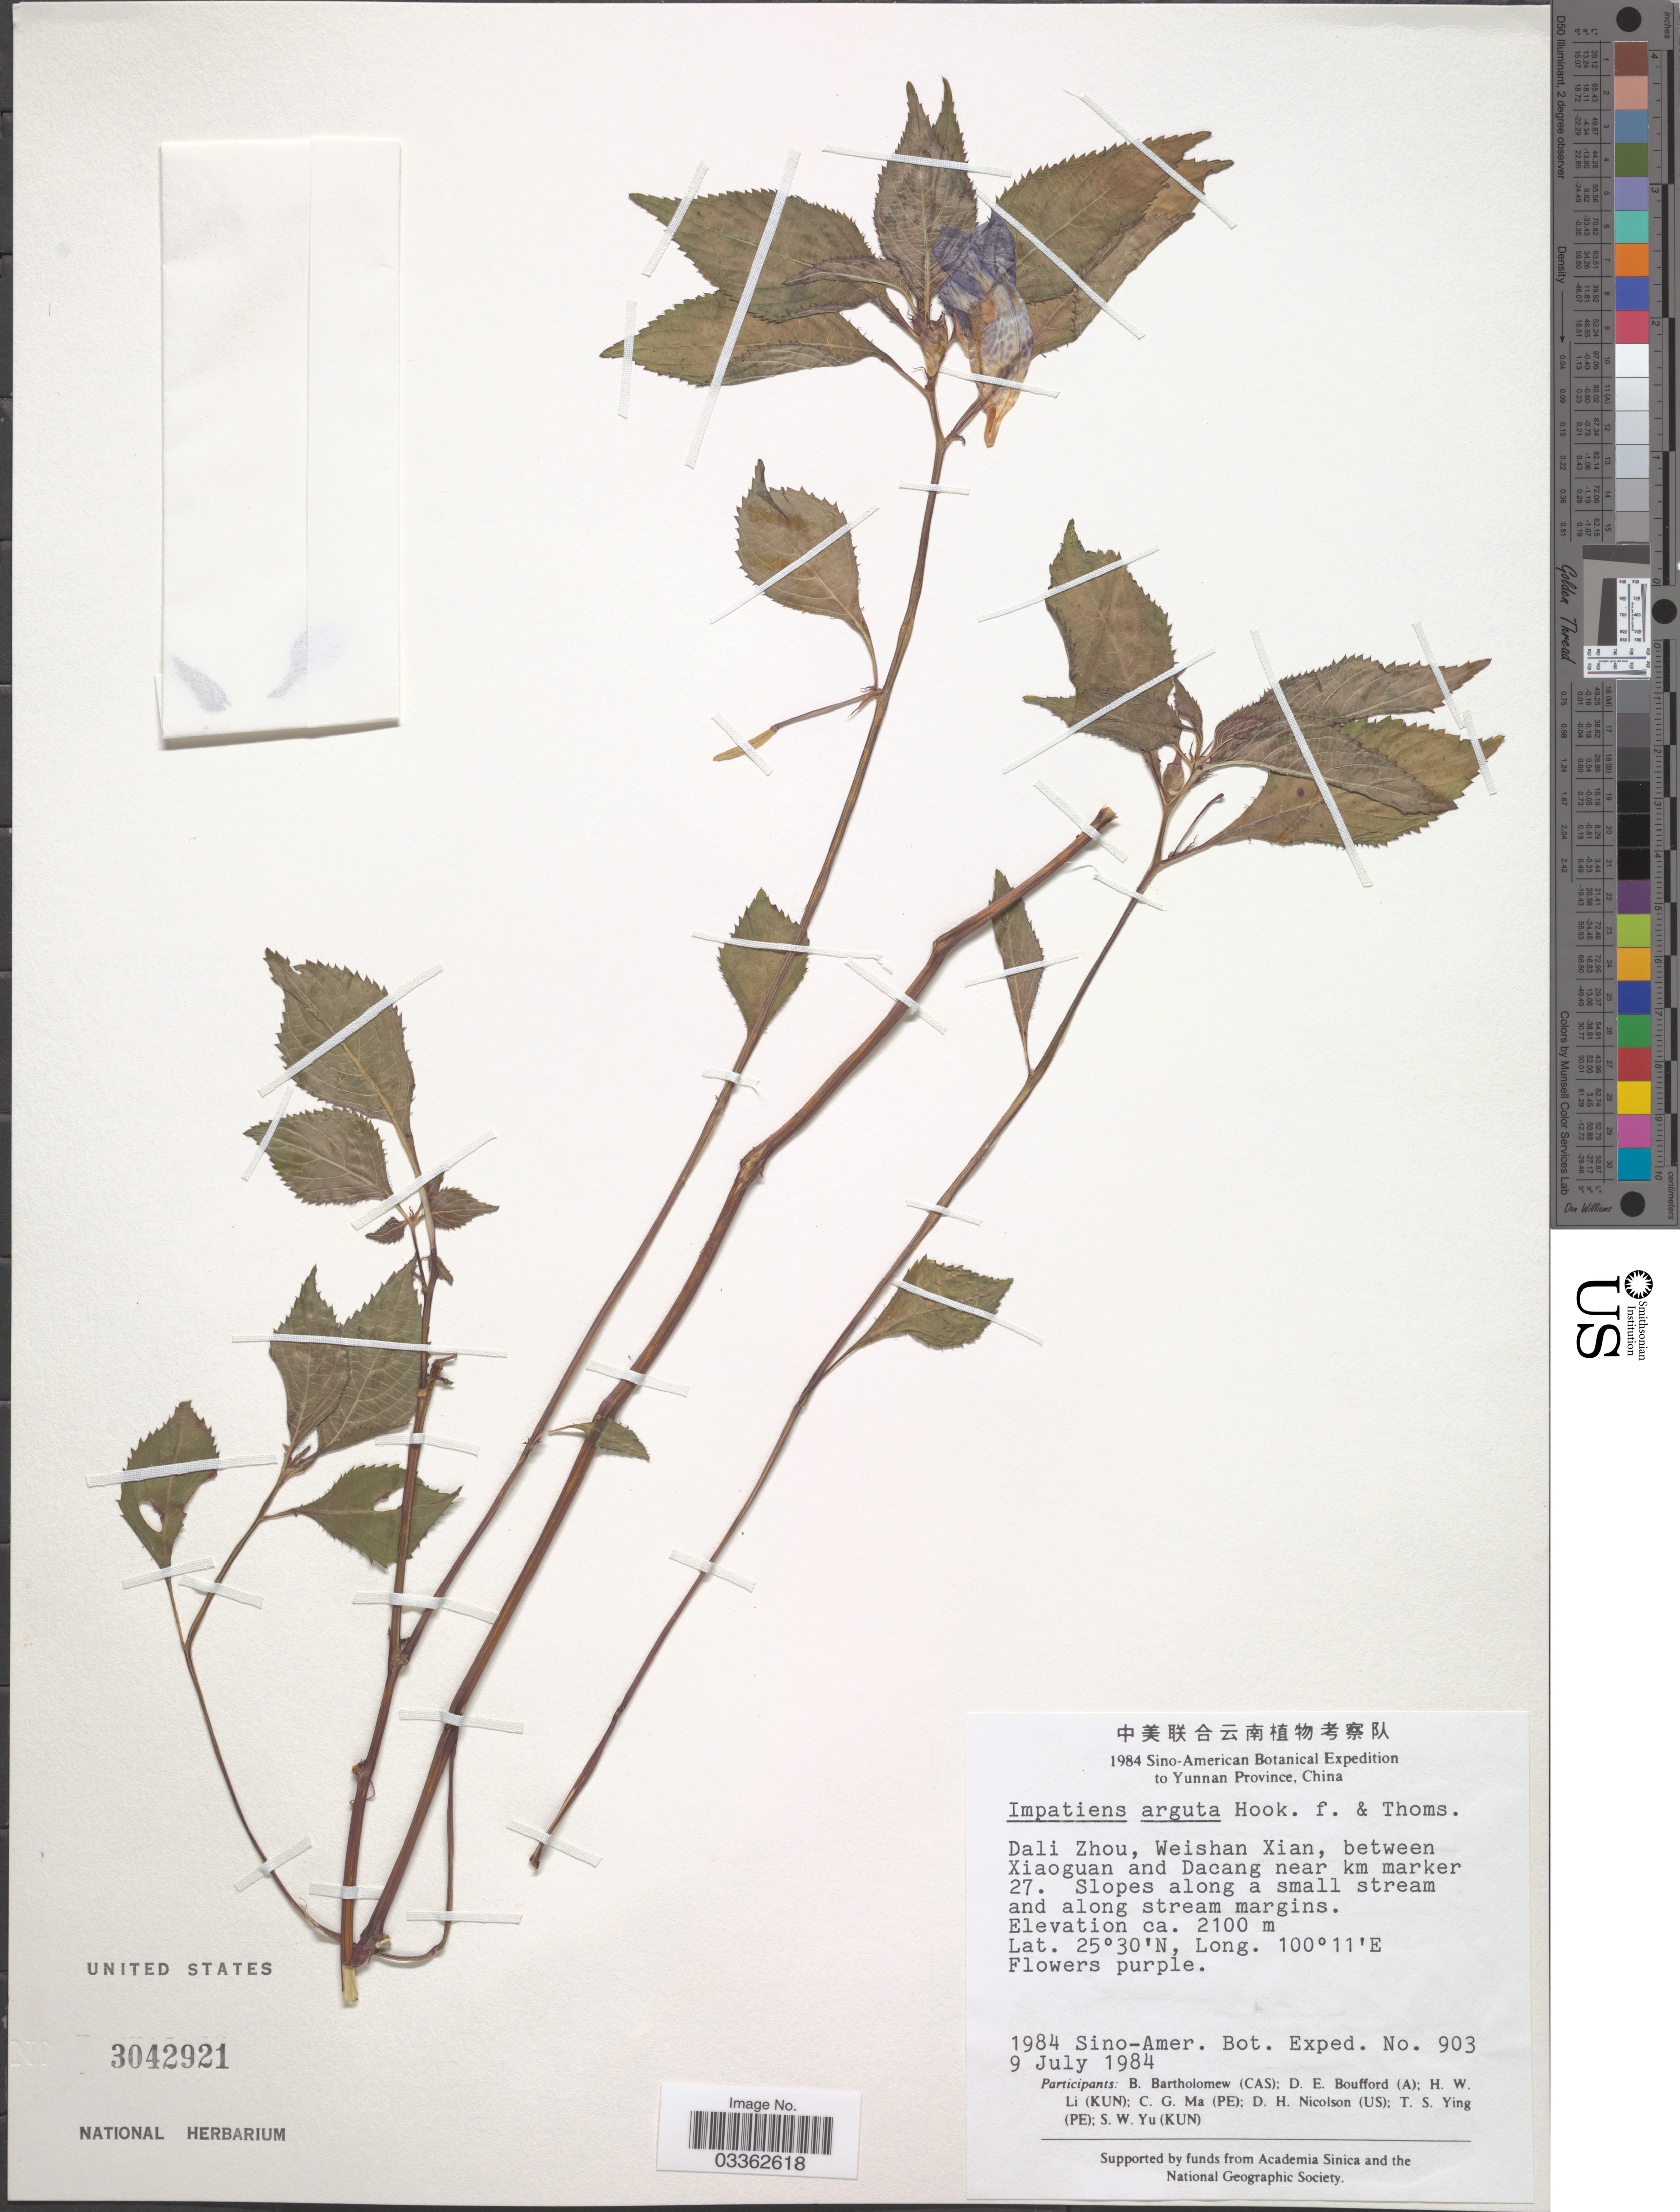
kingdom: Plantae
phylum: Tracheophyta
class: Magnoliopsida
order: Ericales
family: Balsaminaceae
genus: Impatiens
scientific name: Impatiens arguta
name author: Hook. f. & Thomson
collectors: Sino-Amer. Bot. Exped. 1984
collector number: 903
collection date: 1984-07-09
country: China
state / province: Yunnan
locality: Dali Zhou, Weishan Xian, between Xiaoguan and Dacang near km marker 27.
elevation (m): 2100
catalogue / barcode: US 3042921